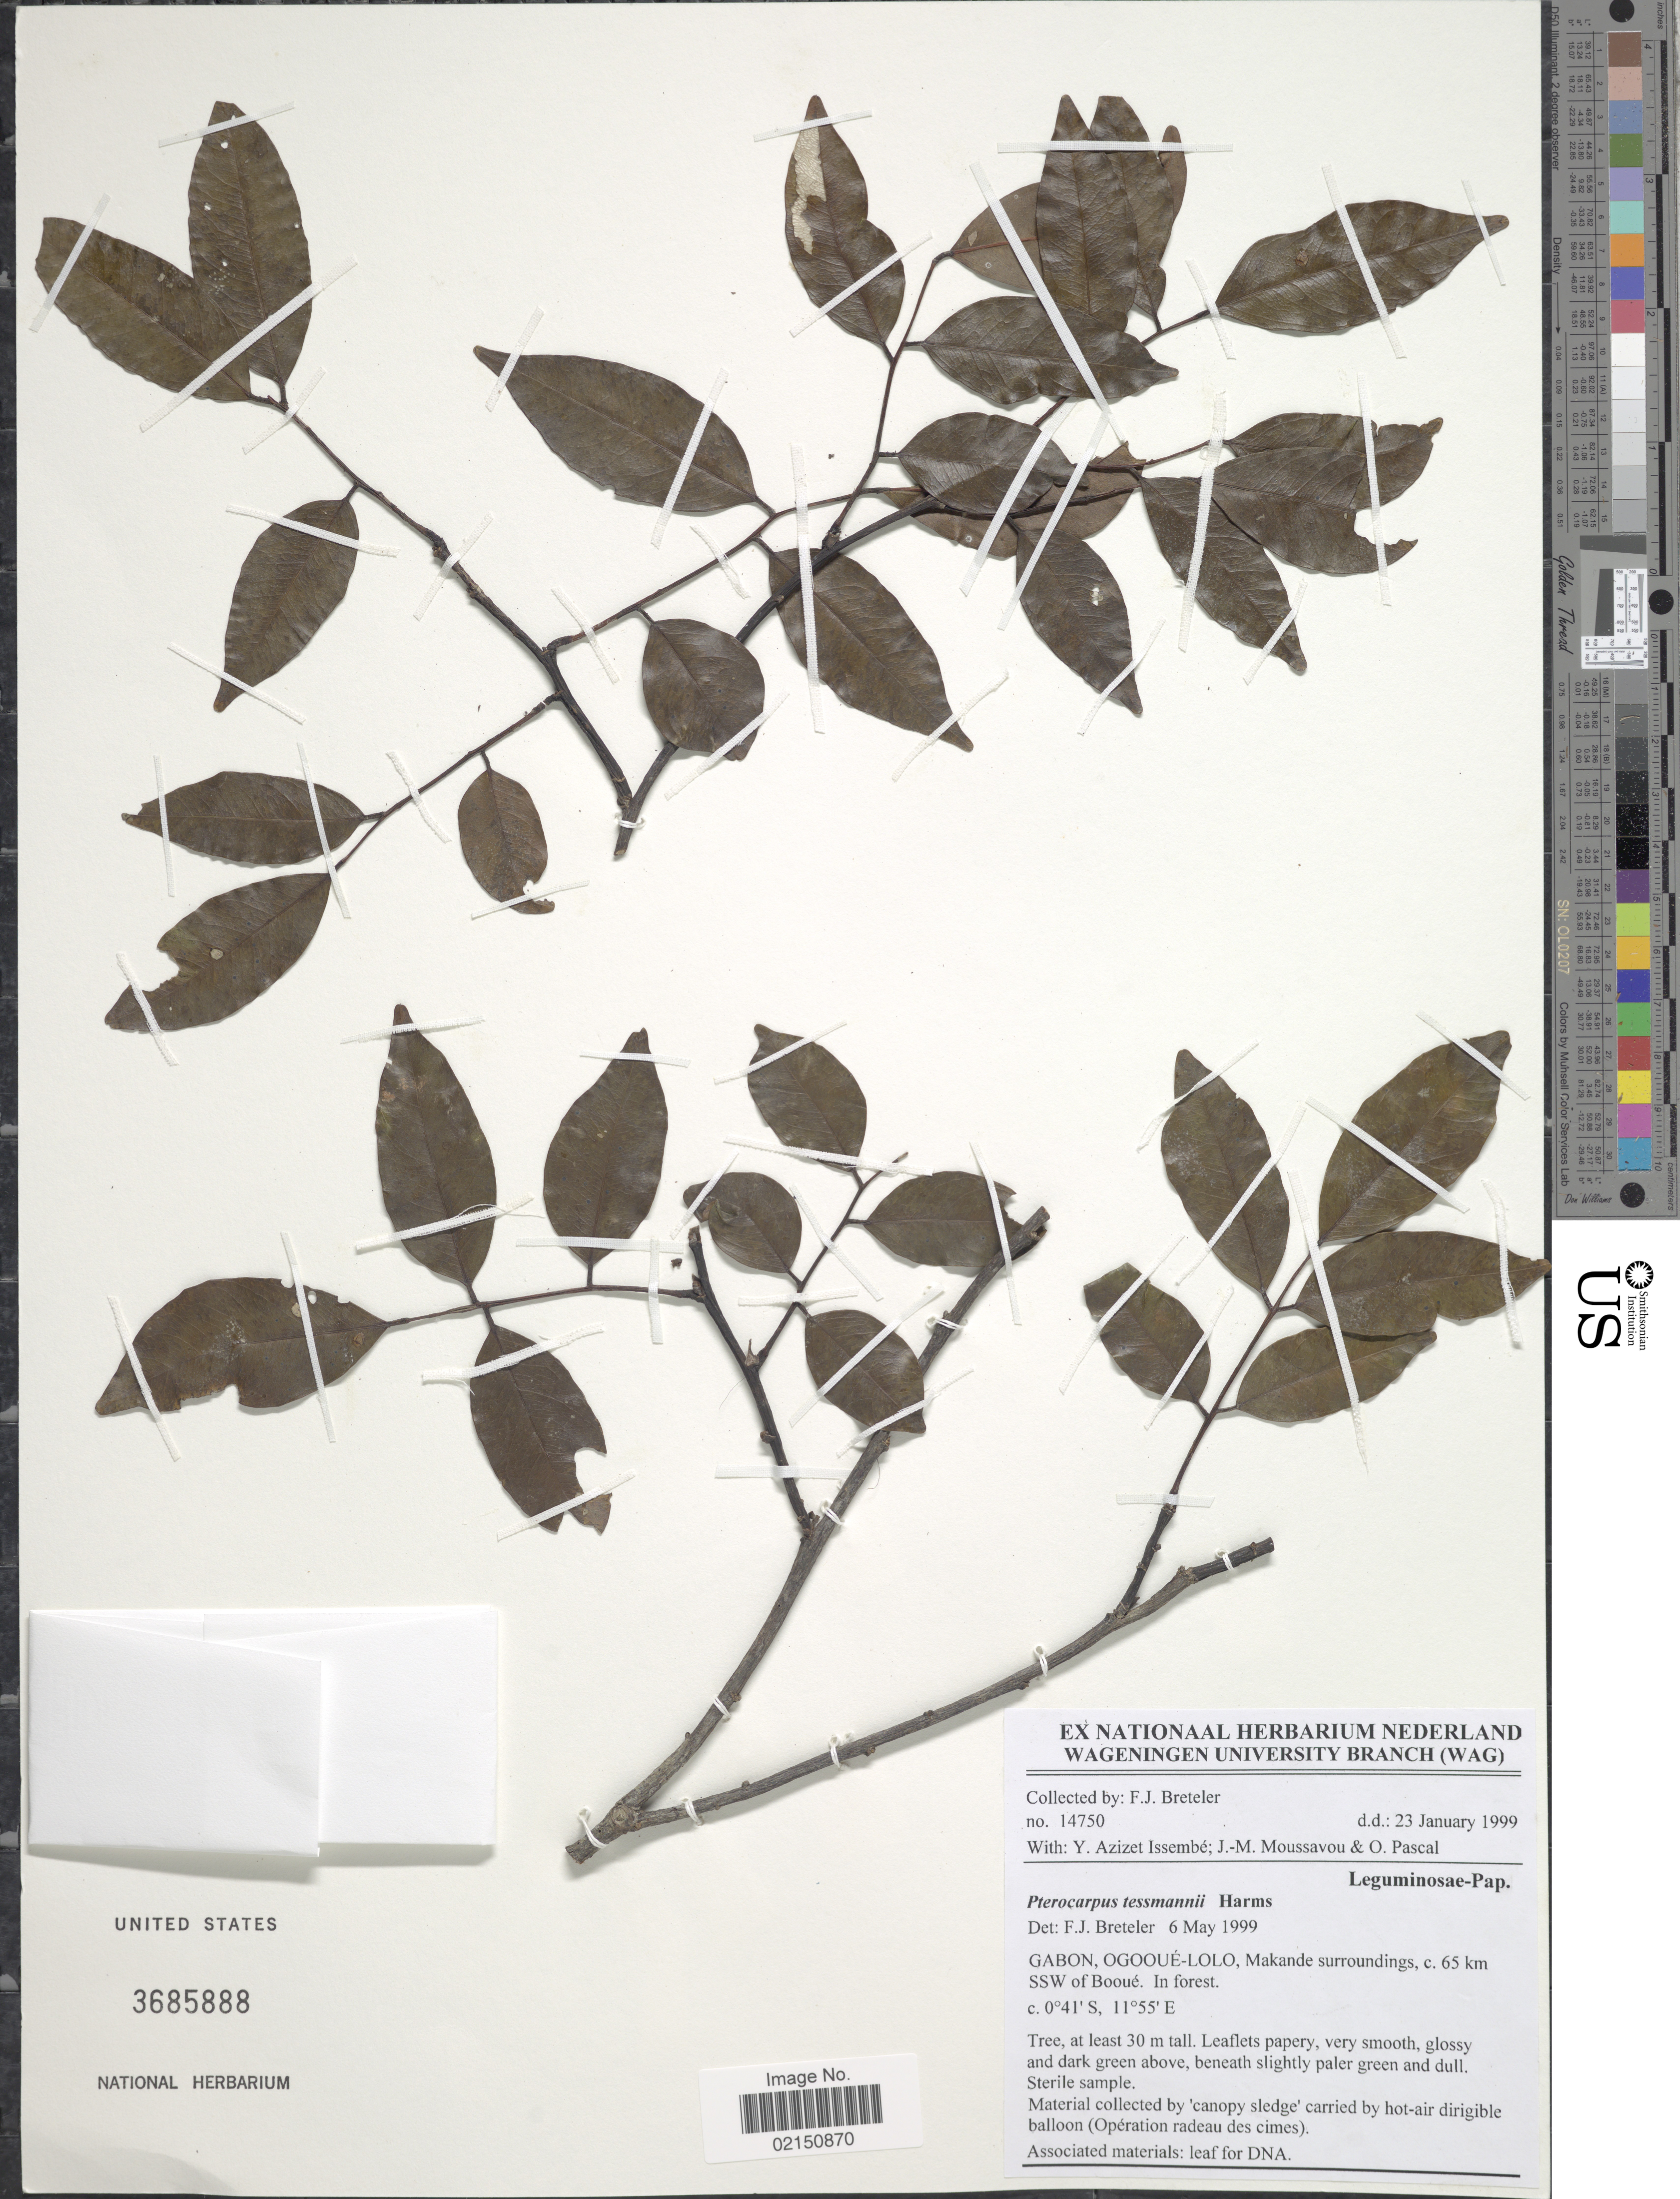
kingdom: Plantae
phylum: Tracheophyta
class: Magnoliopsida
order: Fabales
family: Fabaceae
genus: Pterocarpus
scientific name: Pterocarpus tessmannii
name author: Harms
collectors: F. J. Breteler, Y. Issembe, J. Moussavou & O. Pascal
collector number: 14750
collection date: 1999-01-23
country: Gabon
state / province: Ogooue-Lolo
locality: Makande surroundings, c. 65 km SSW of Booué. In forest.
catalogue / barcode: US 3685888